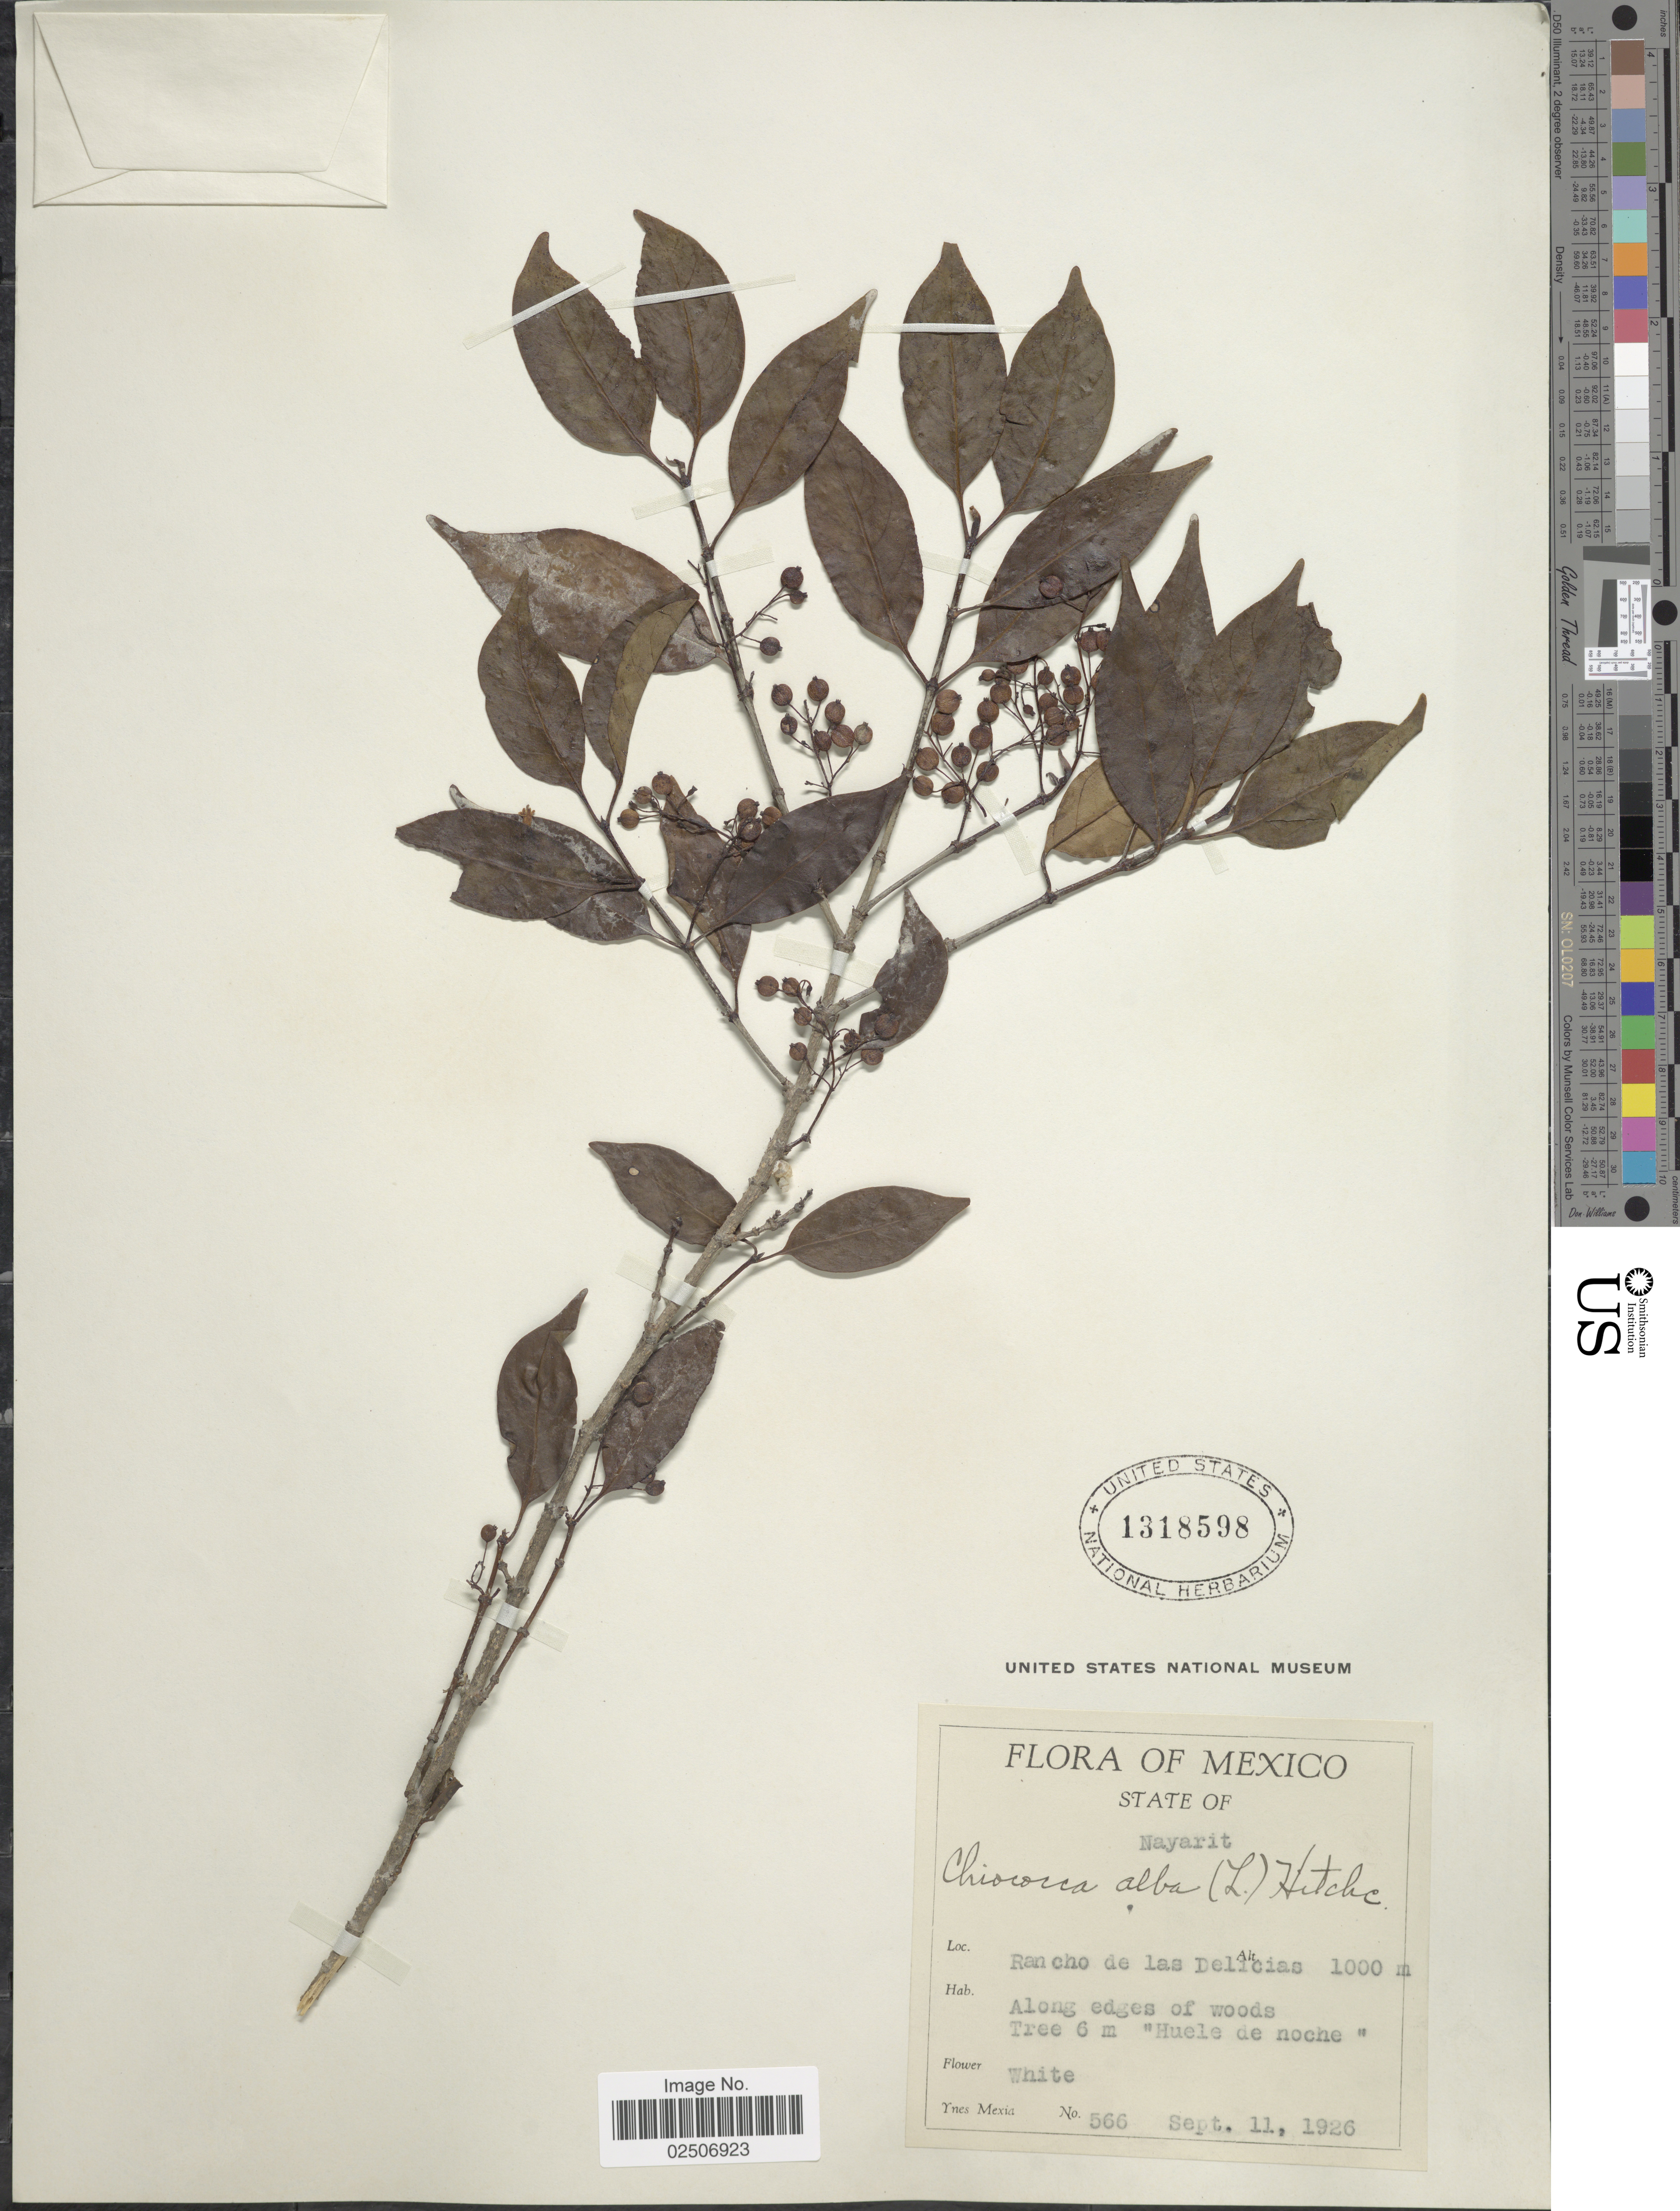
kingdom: Plantae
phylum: Tracheophyta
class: Magnoliopsida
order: Gentianales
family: Rubiaceae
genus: Chiococca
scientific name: Chiococca alba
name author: (L.) Hitchc.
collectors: Y. Mexia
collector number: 566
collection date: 1926-09-11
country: Mexico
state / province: Nayarit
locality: Rancho de las Delicias, along edges of woods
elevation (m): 1000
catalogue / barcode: US 1318598